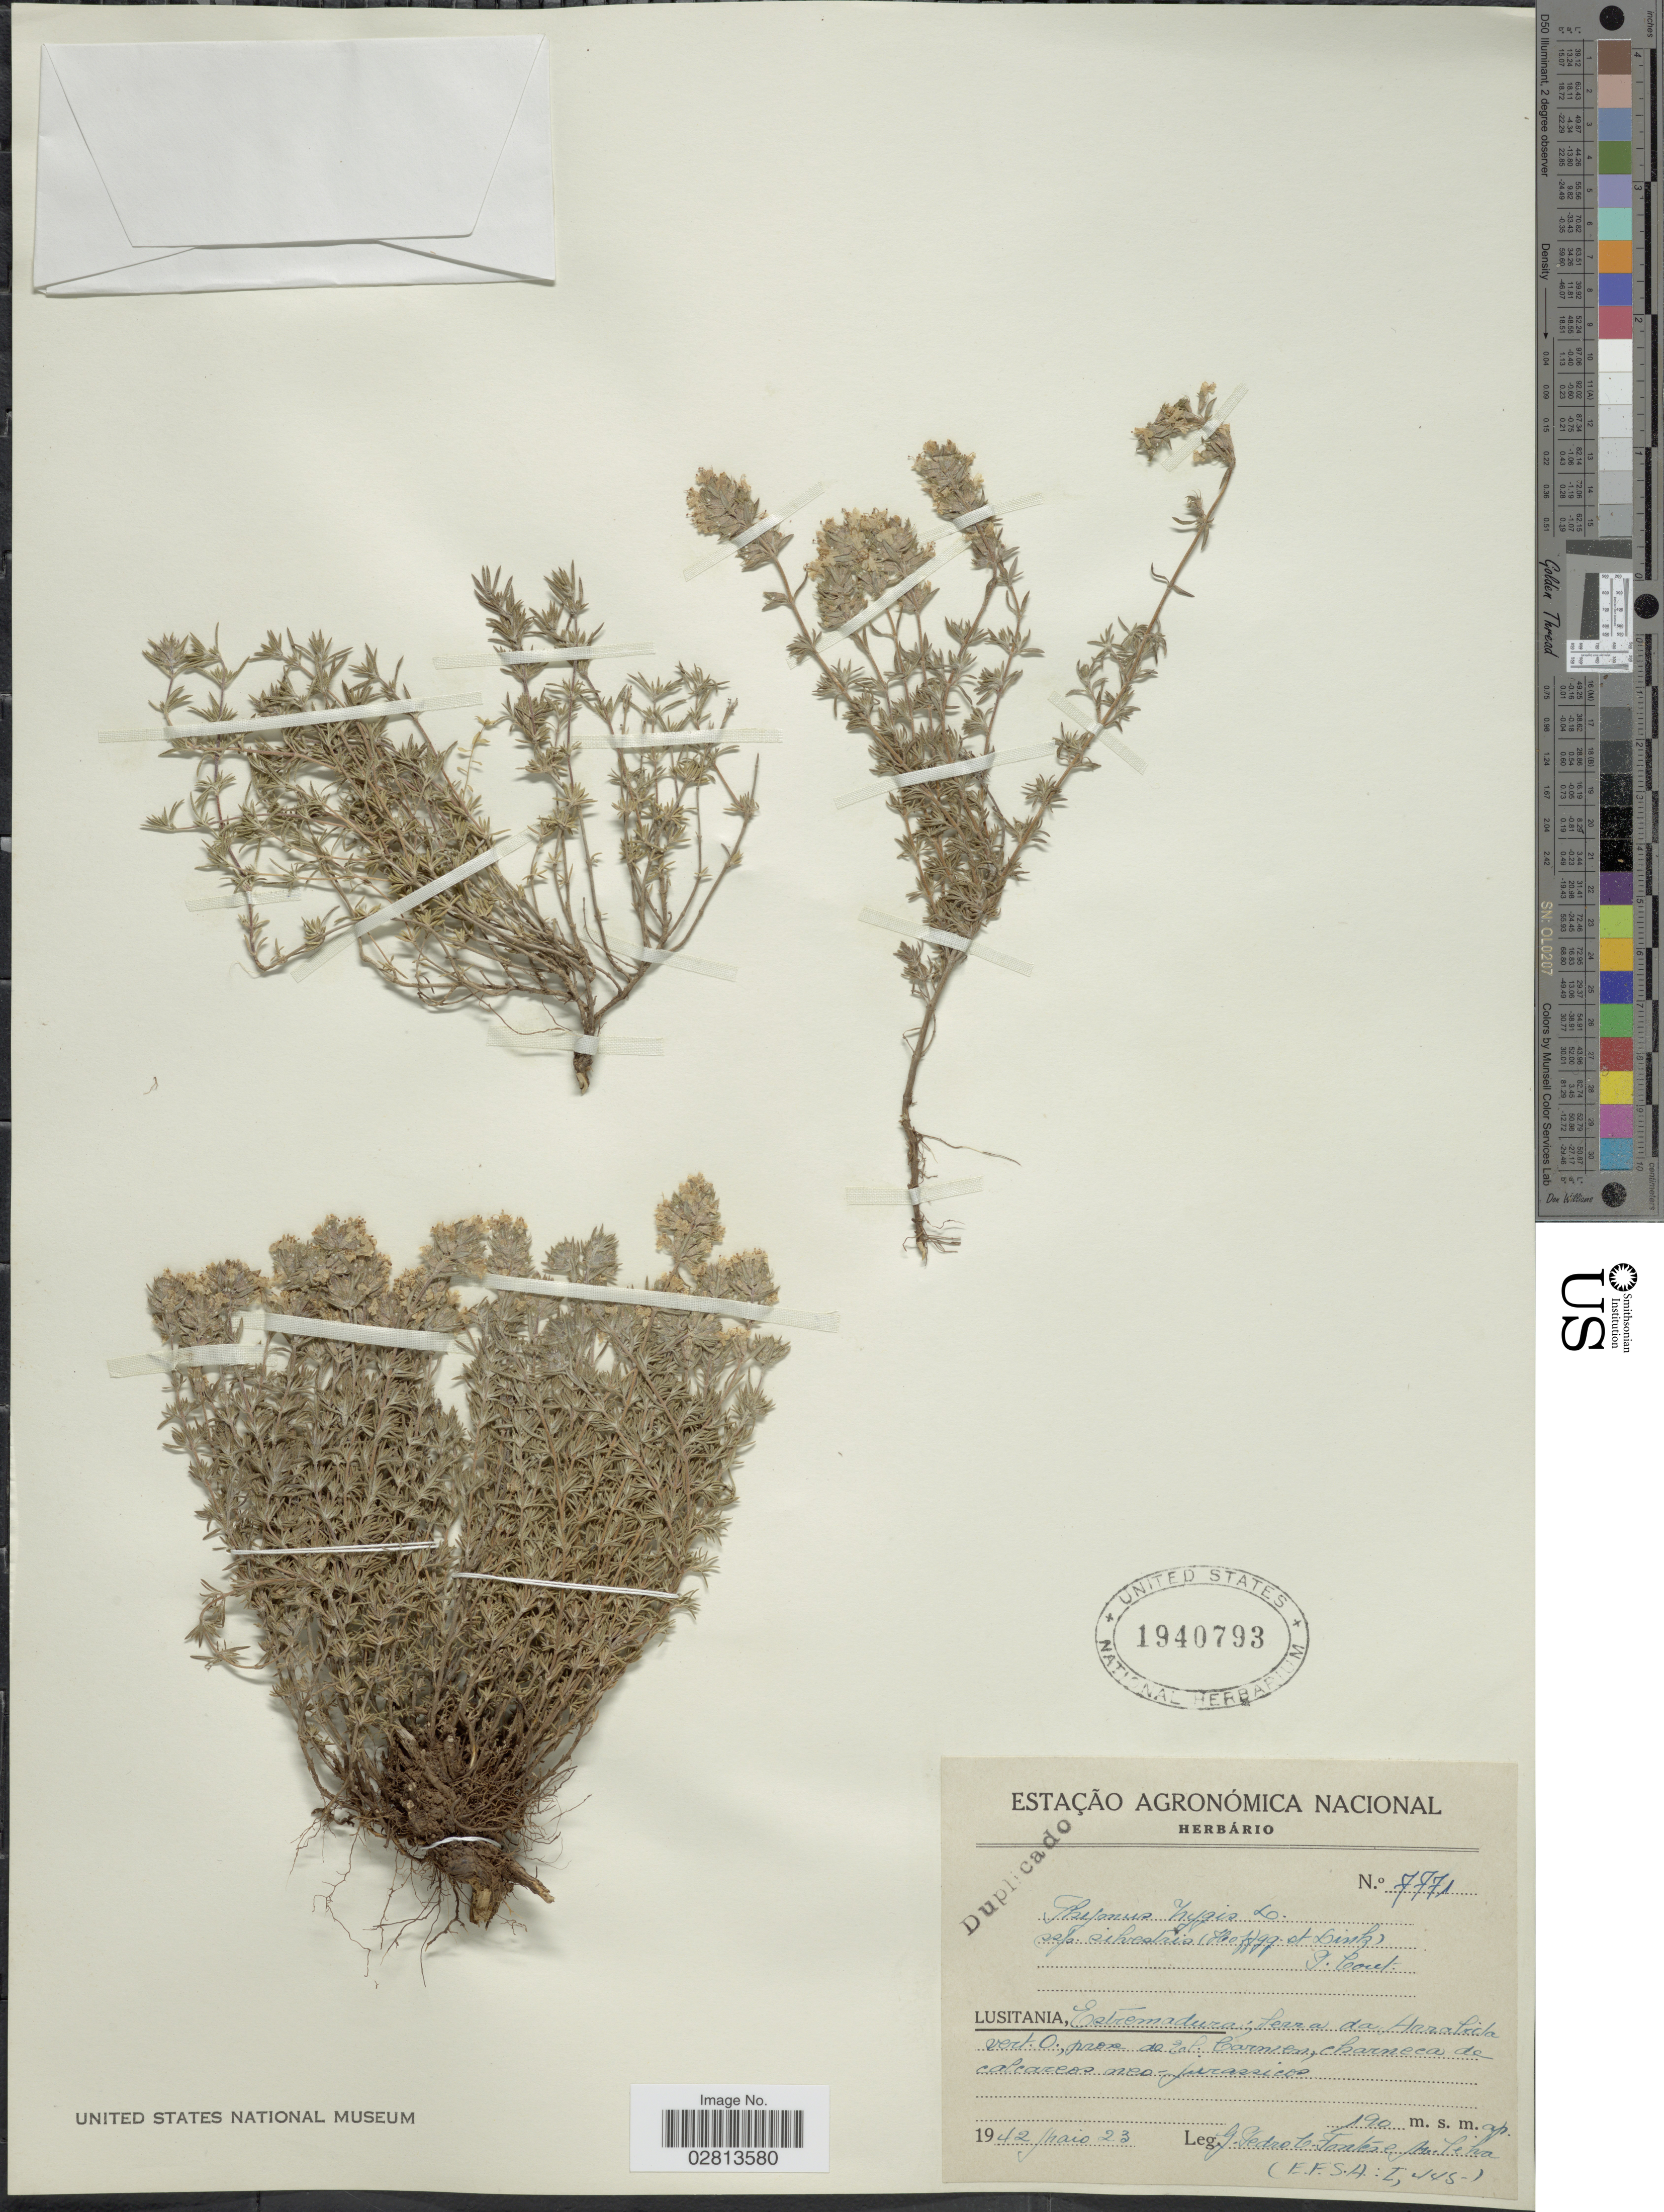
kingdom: Plantae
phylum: Tracheophyta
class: Magnoliopsida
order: Lamiales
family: Lamiaceae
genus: Thymus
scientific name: Thymus zygis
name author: L.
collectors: J. Pedro, C. Fontes & Collector illegible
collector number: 7771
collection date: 1923-05-12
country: Portugal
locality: Lusitania, Estremadura; serra de Arrabida vert. O., prov de sal Carnien, charneca de calcareos neo-jurassicos. [interpreted]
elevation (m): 190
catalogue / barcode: US 1940793